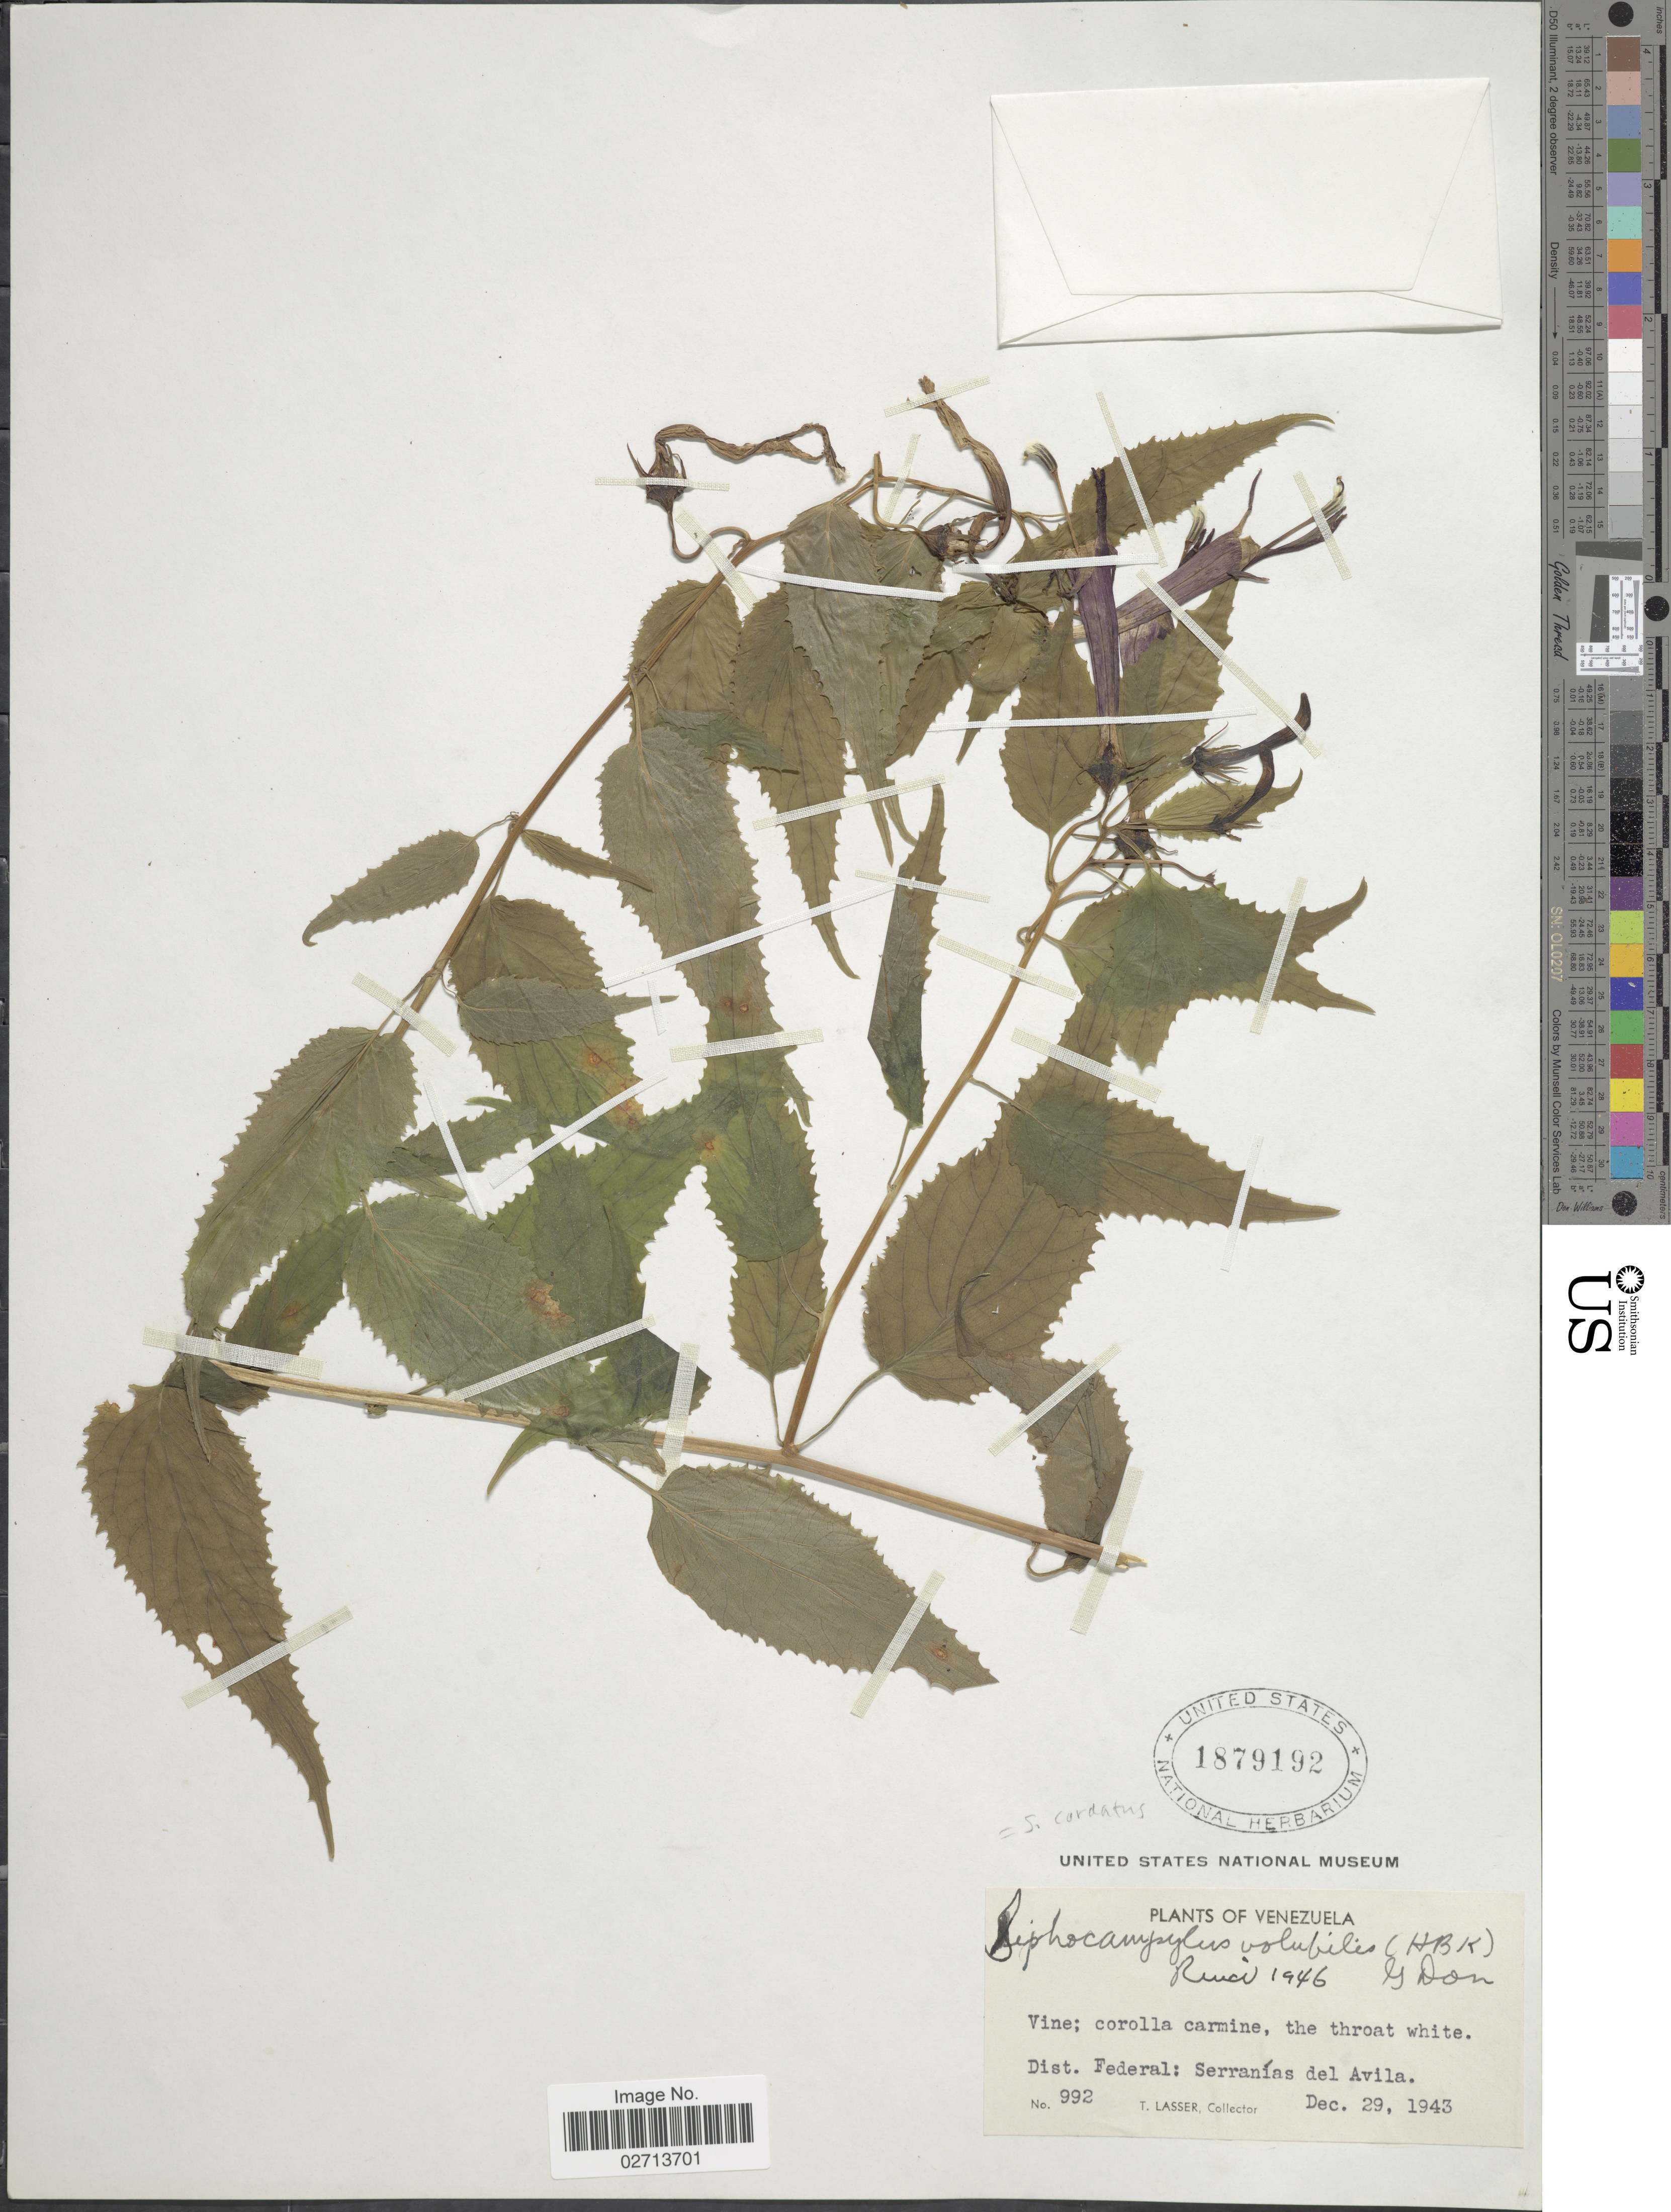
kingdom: Plantae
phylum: Tracheophyta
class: Magnoliopsida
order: Asterales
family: Campanulaceae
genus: Siphocampylus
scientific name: Siphocampylus cordatus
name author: (Willd. ex Schult.) E. Wimm.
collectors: T. Lasser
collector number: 992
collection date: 1943-12-29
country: Venezuela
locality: Dist. Federal: Serranías del Avila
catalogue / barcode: US 1879192